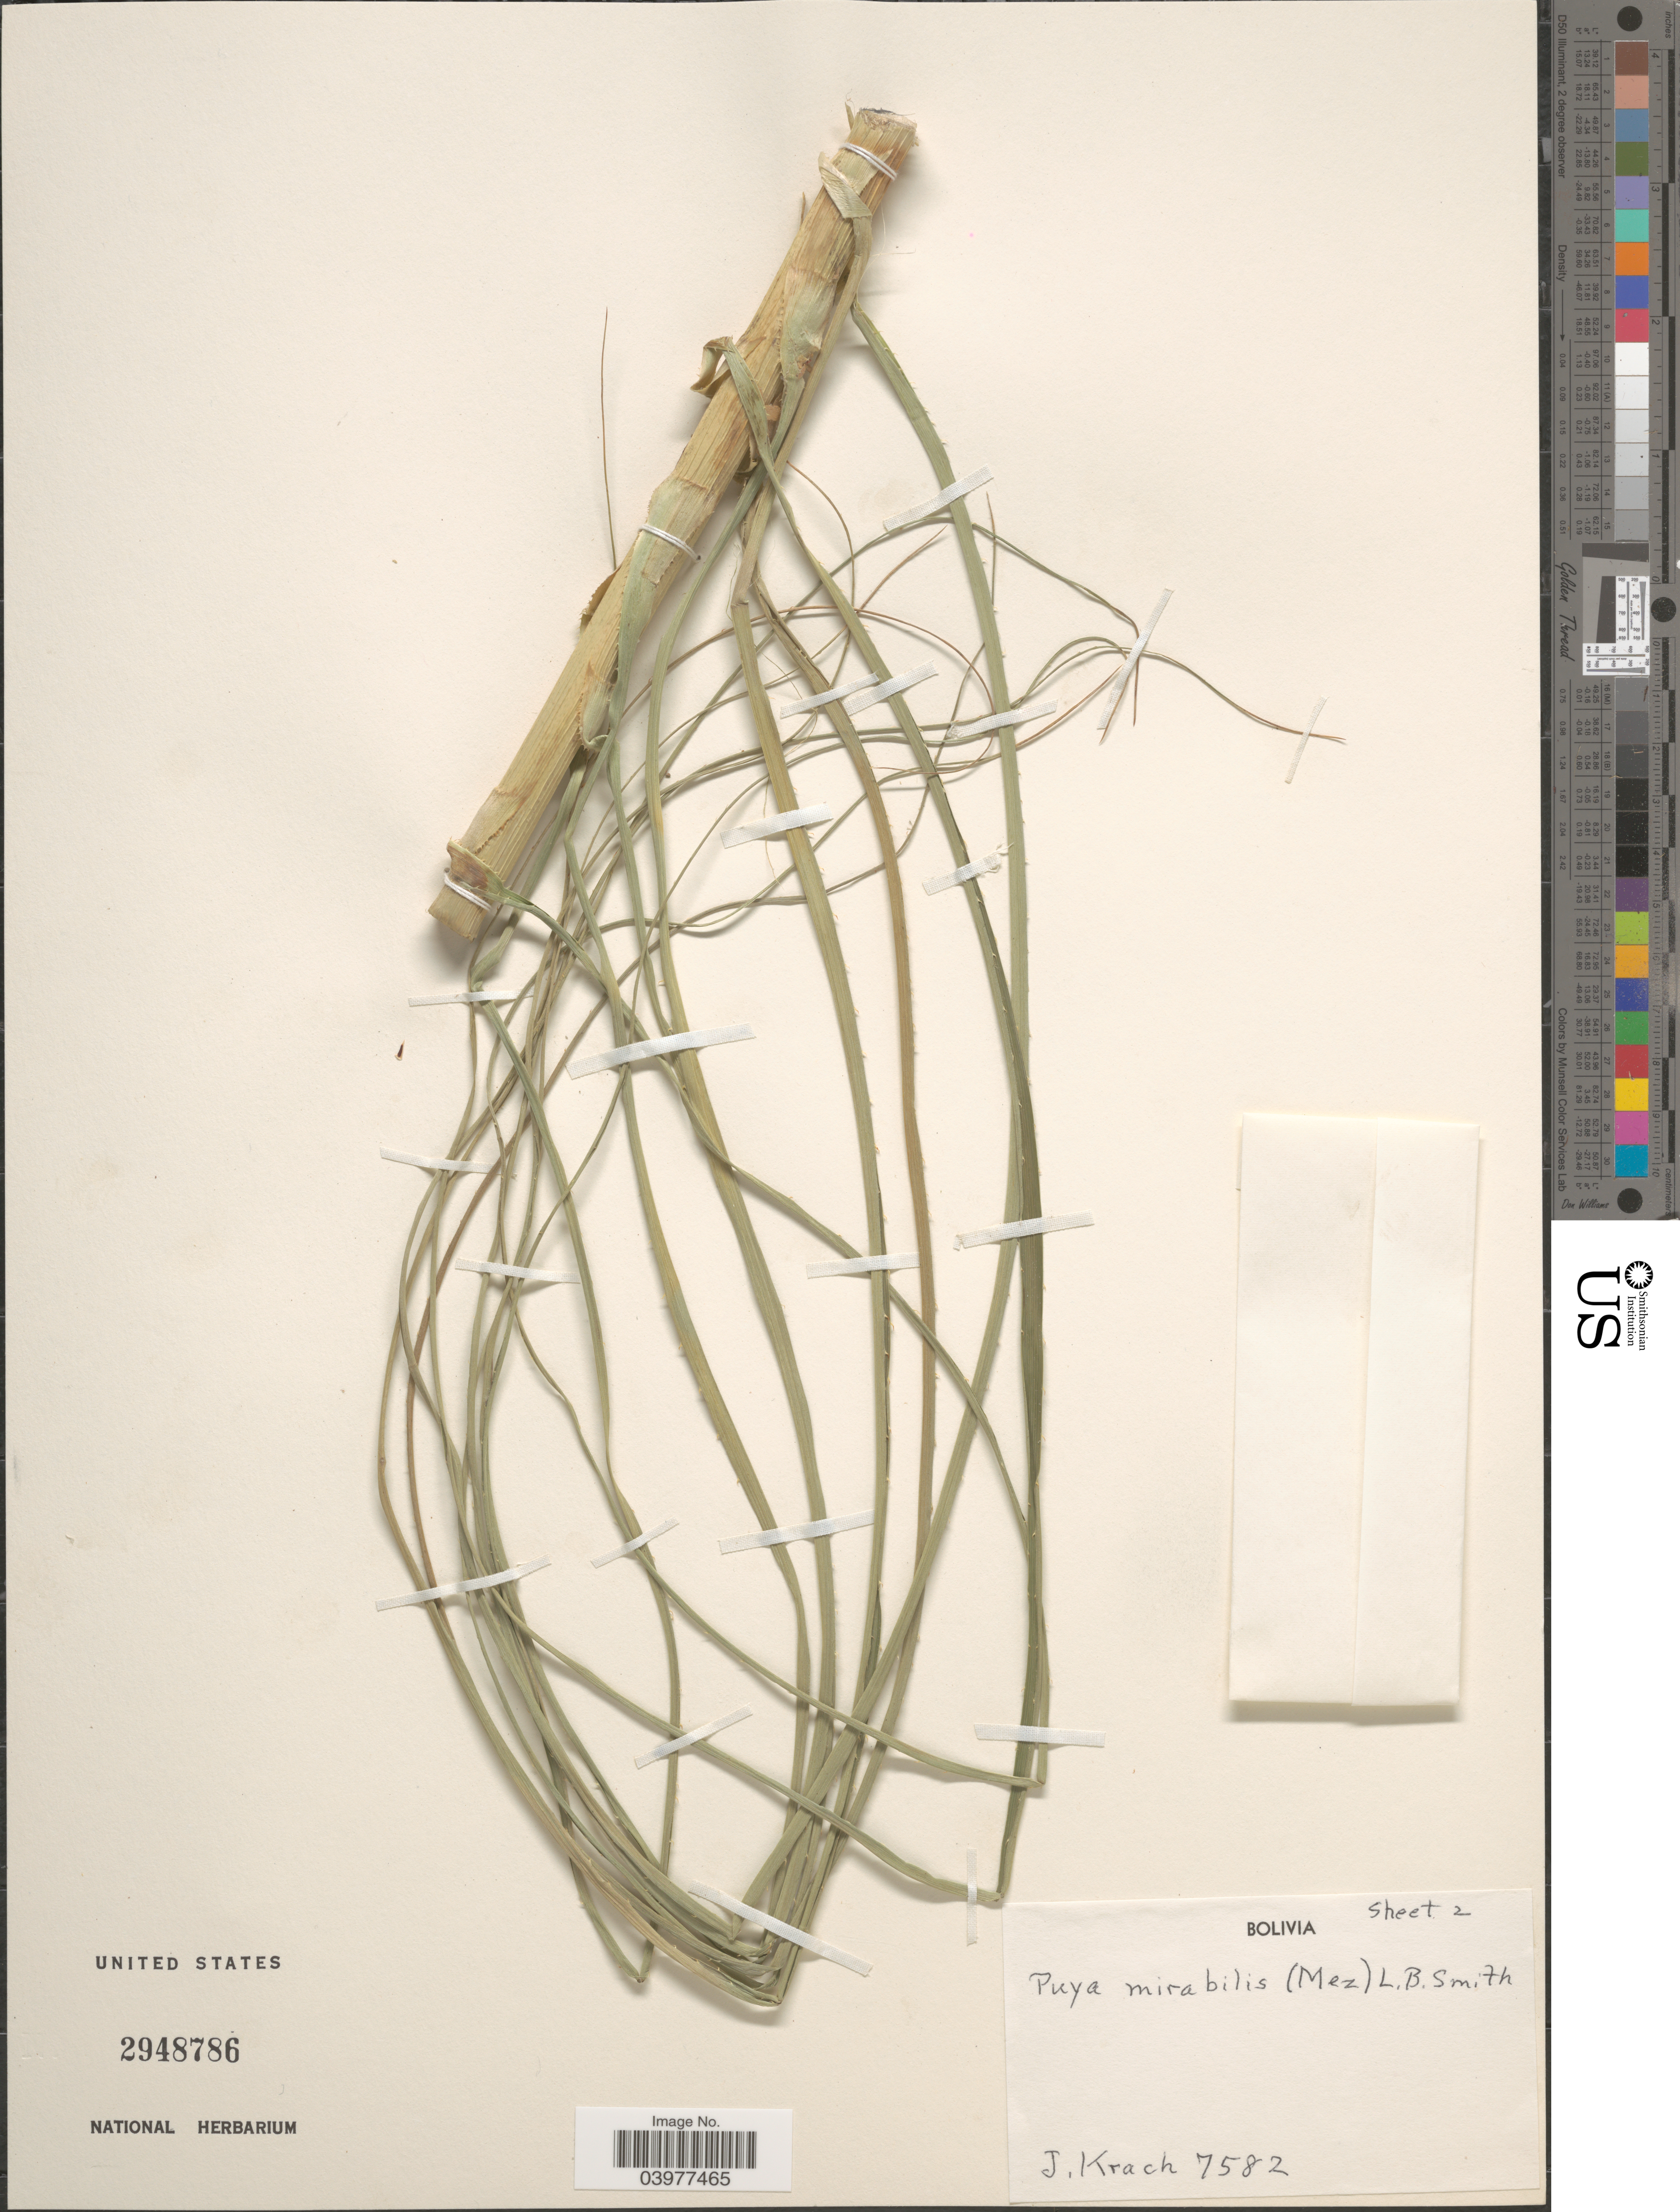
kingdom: Plantae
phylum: Tracheophyta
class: Liliopsida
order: Poales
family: Bromeliaceae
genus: Puya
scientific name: Puya mirabilis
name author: (Mez) L.B. Sm.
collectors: J. Krach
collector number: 7582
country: Bolivia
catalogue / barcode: US 2948786